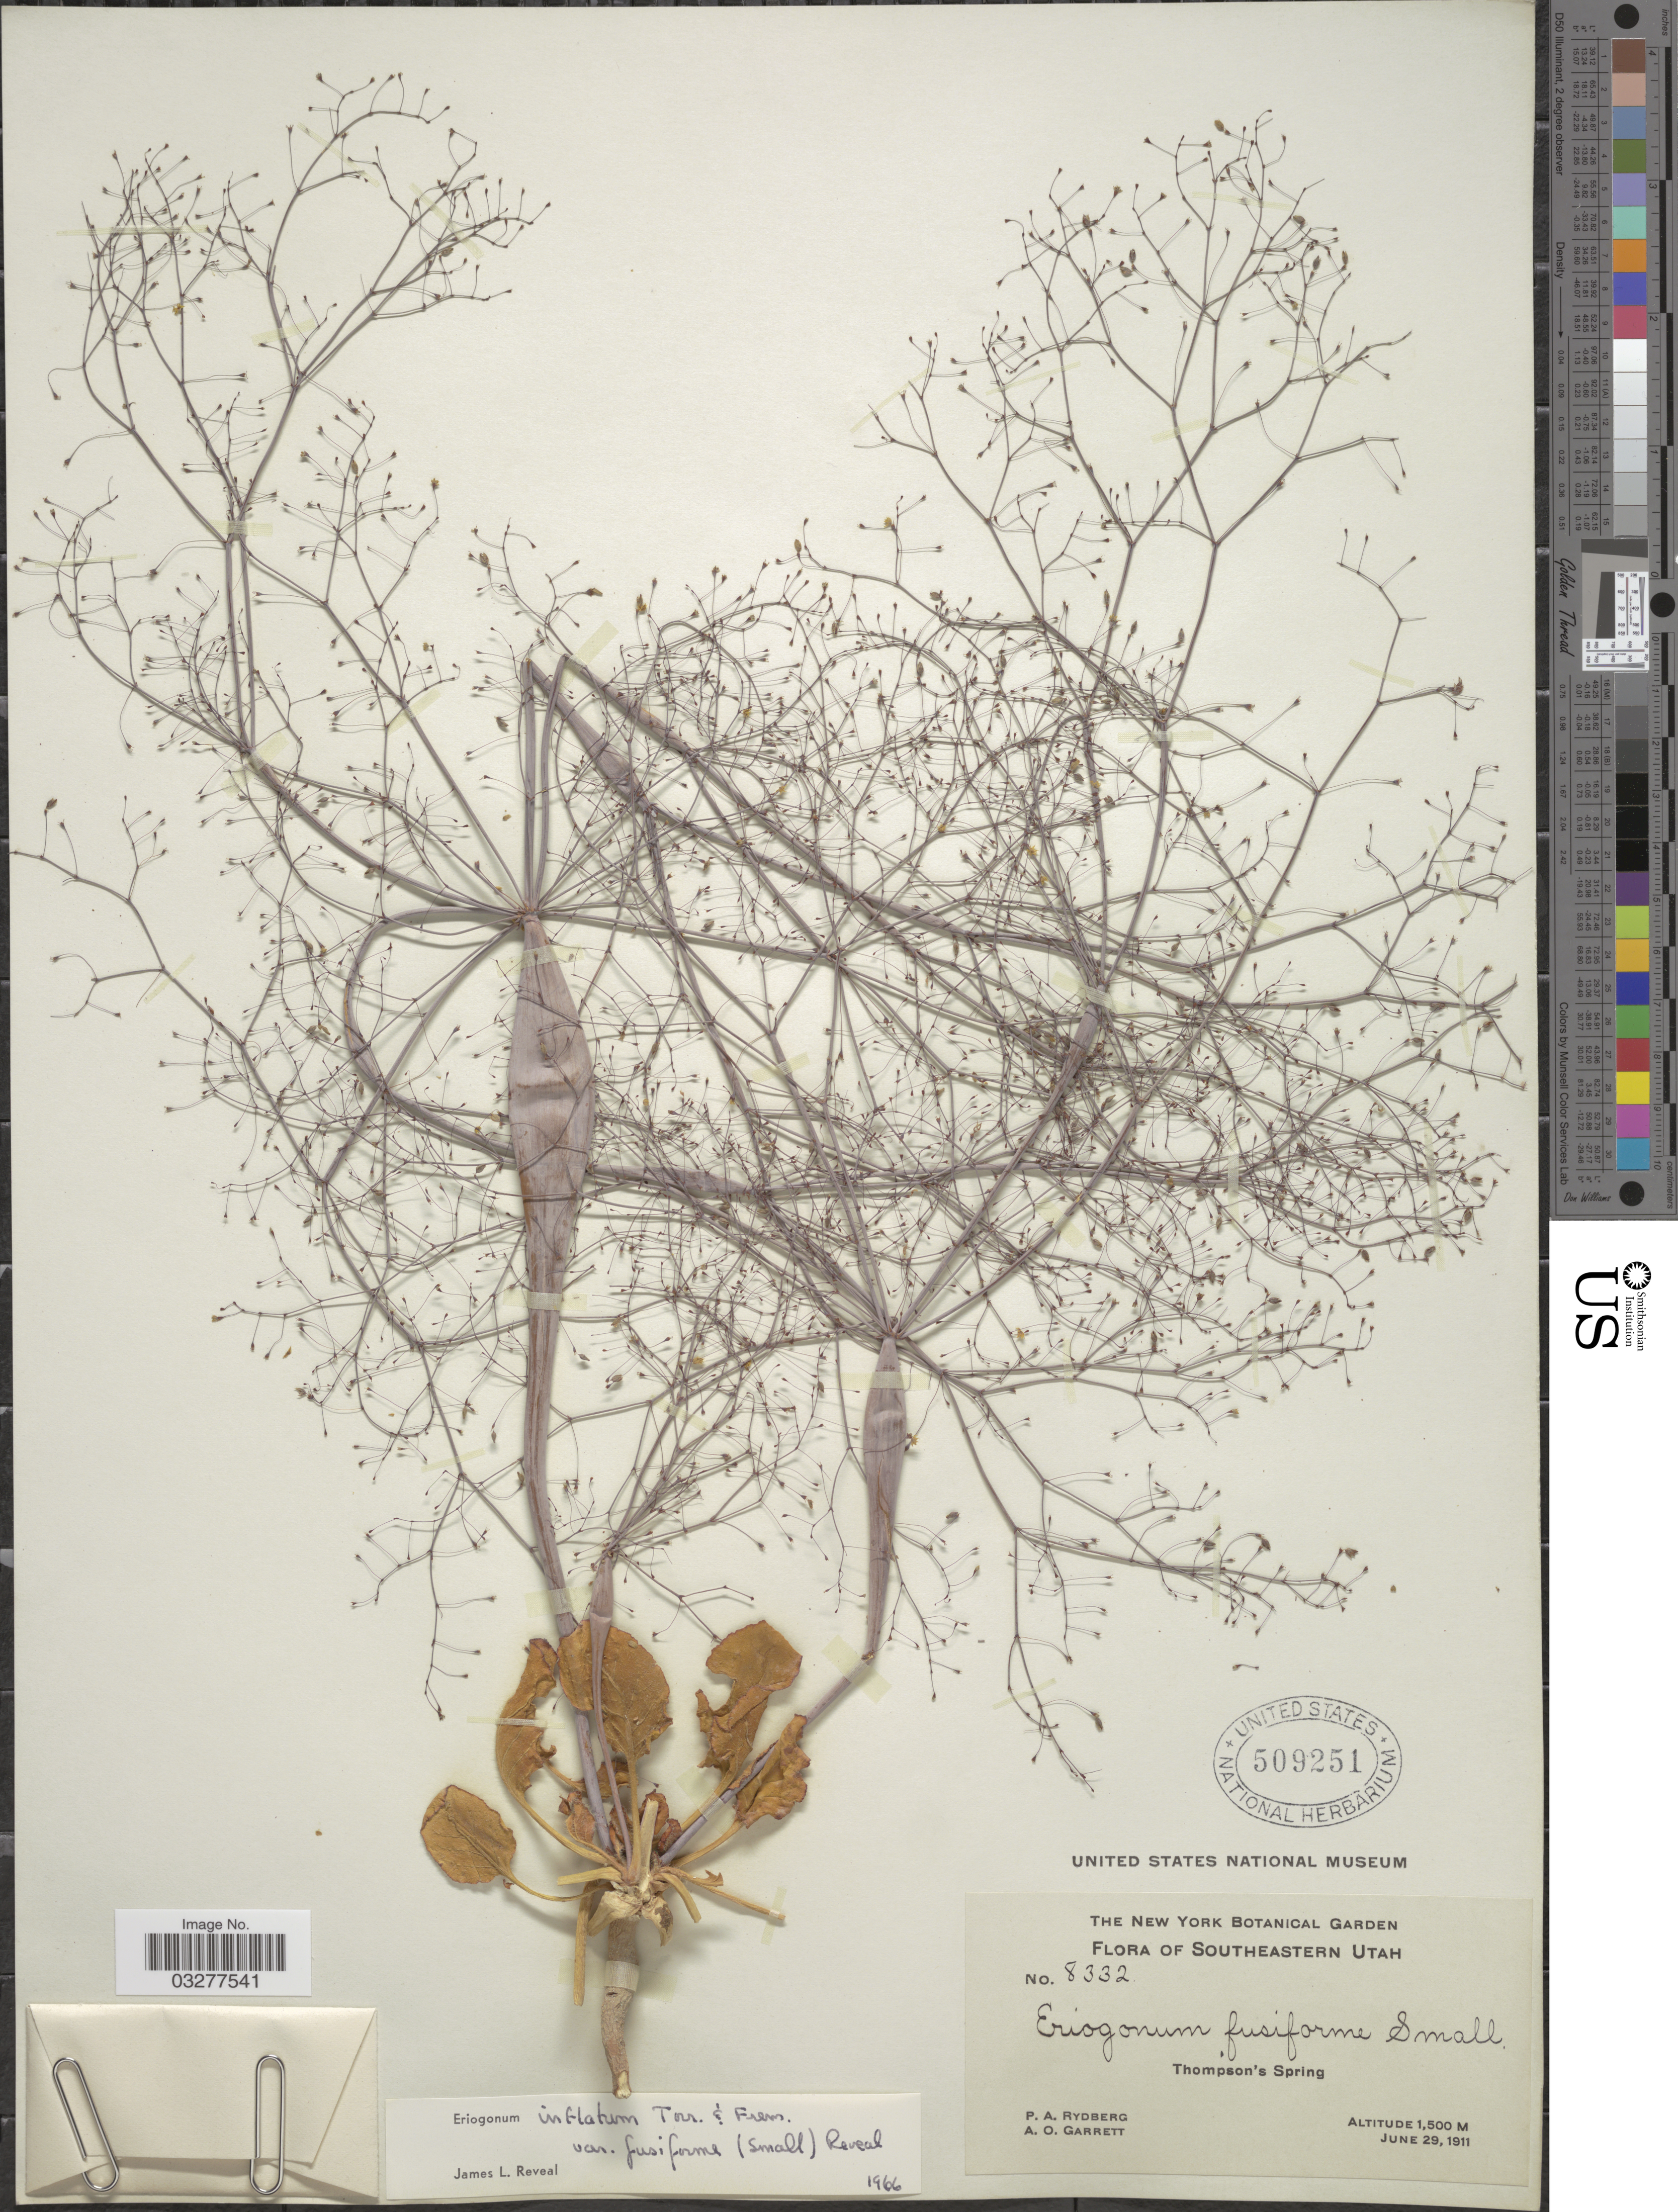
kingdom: Plantae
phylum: Tracheophyta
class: Magnoliopsida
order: Caryophyllales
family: Polygonaceae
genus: Eriogonum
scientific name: Eriogonum inflatum var. fusiforme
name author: (Small) Reveal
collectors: P. A. Rydberg & A. O. Garrett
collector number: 8332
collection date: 1911-06-29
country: United States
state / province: Utah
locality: Southeastern Utah, Thompson's Spring.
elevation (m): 1500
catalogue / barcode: US 509251